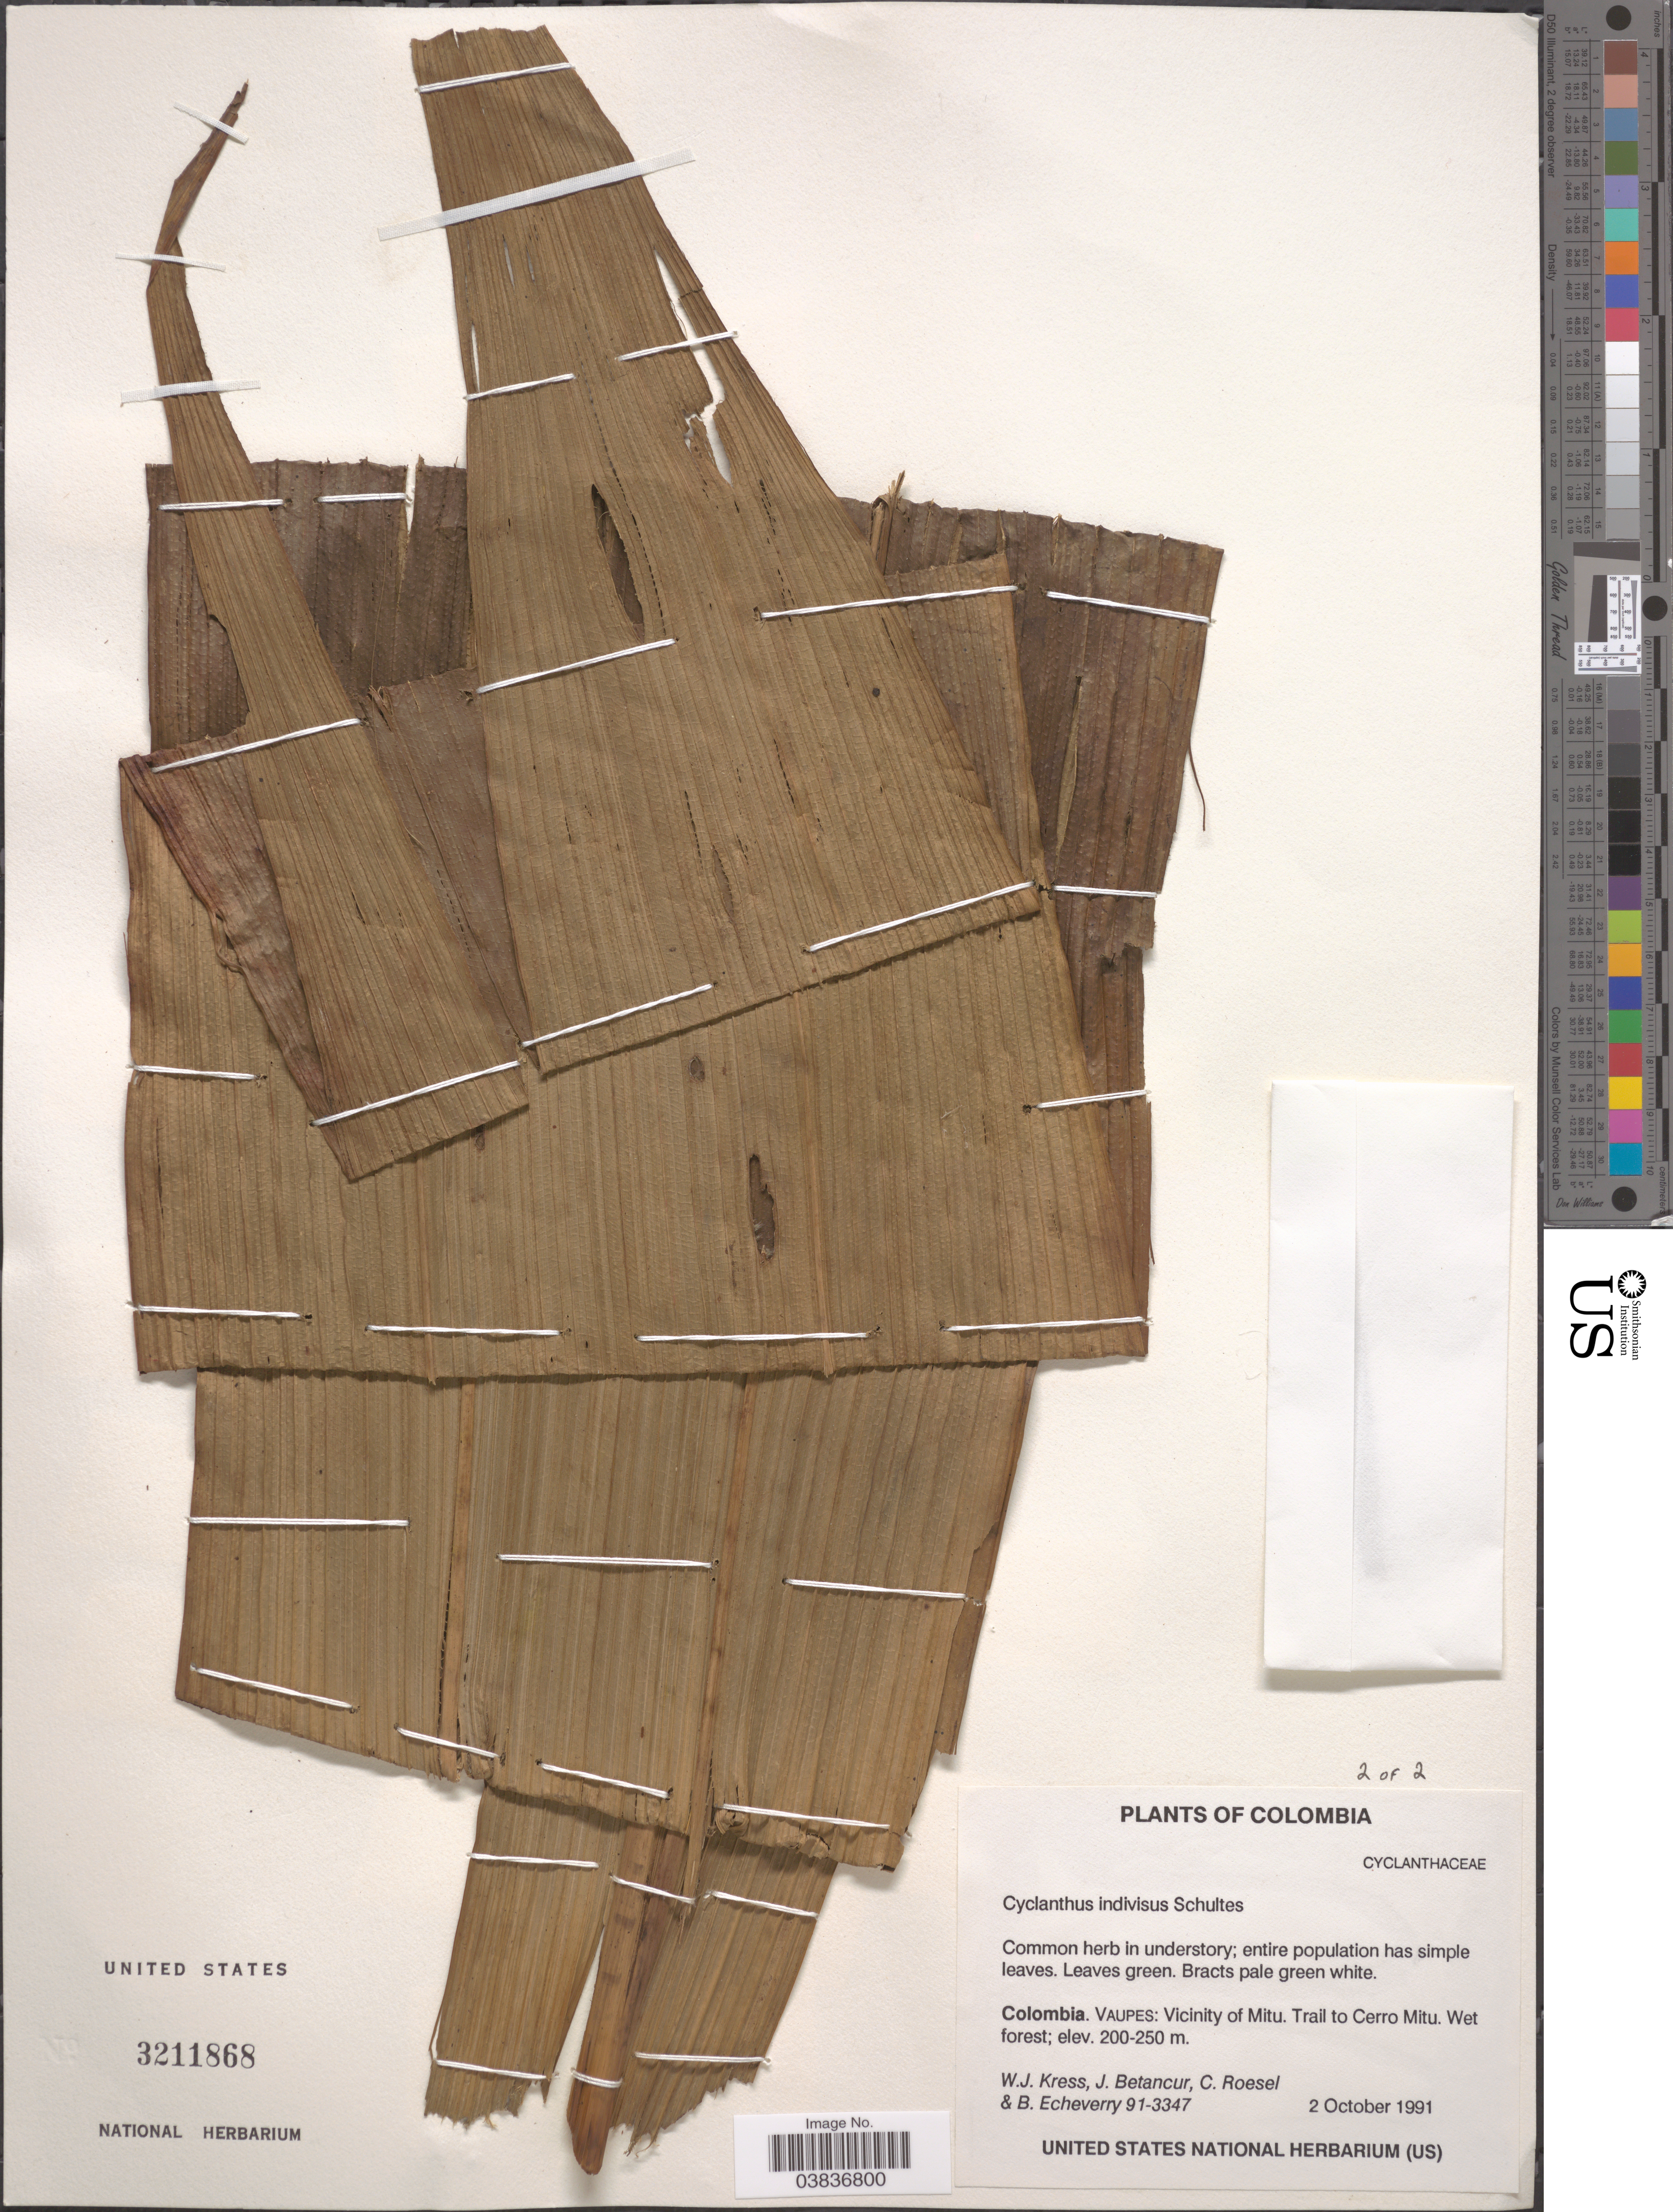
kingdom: Plantae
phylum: Tracheophyta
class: Liliopsida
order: Pandanales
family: Cyclanthaceae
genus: Cyclanthus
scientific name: Cyclanthus indivisus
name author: R.E. Schult.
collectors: W. J. Kress, J. Betancur, C. S. Roesel & B. Echeverry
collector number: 91-3347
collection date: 1991-10-02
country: Colombia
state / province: Vaupés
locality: Vicinity of Mitu. Trail to Cerro Mitu.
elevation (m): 200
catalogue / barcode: US 3211868